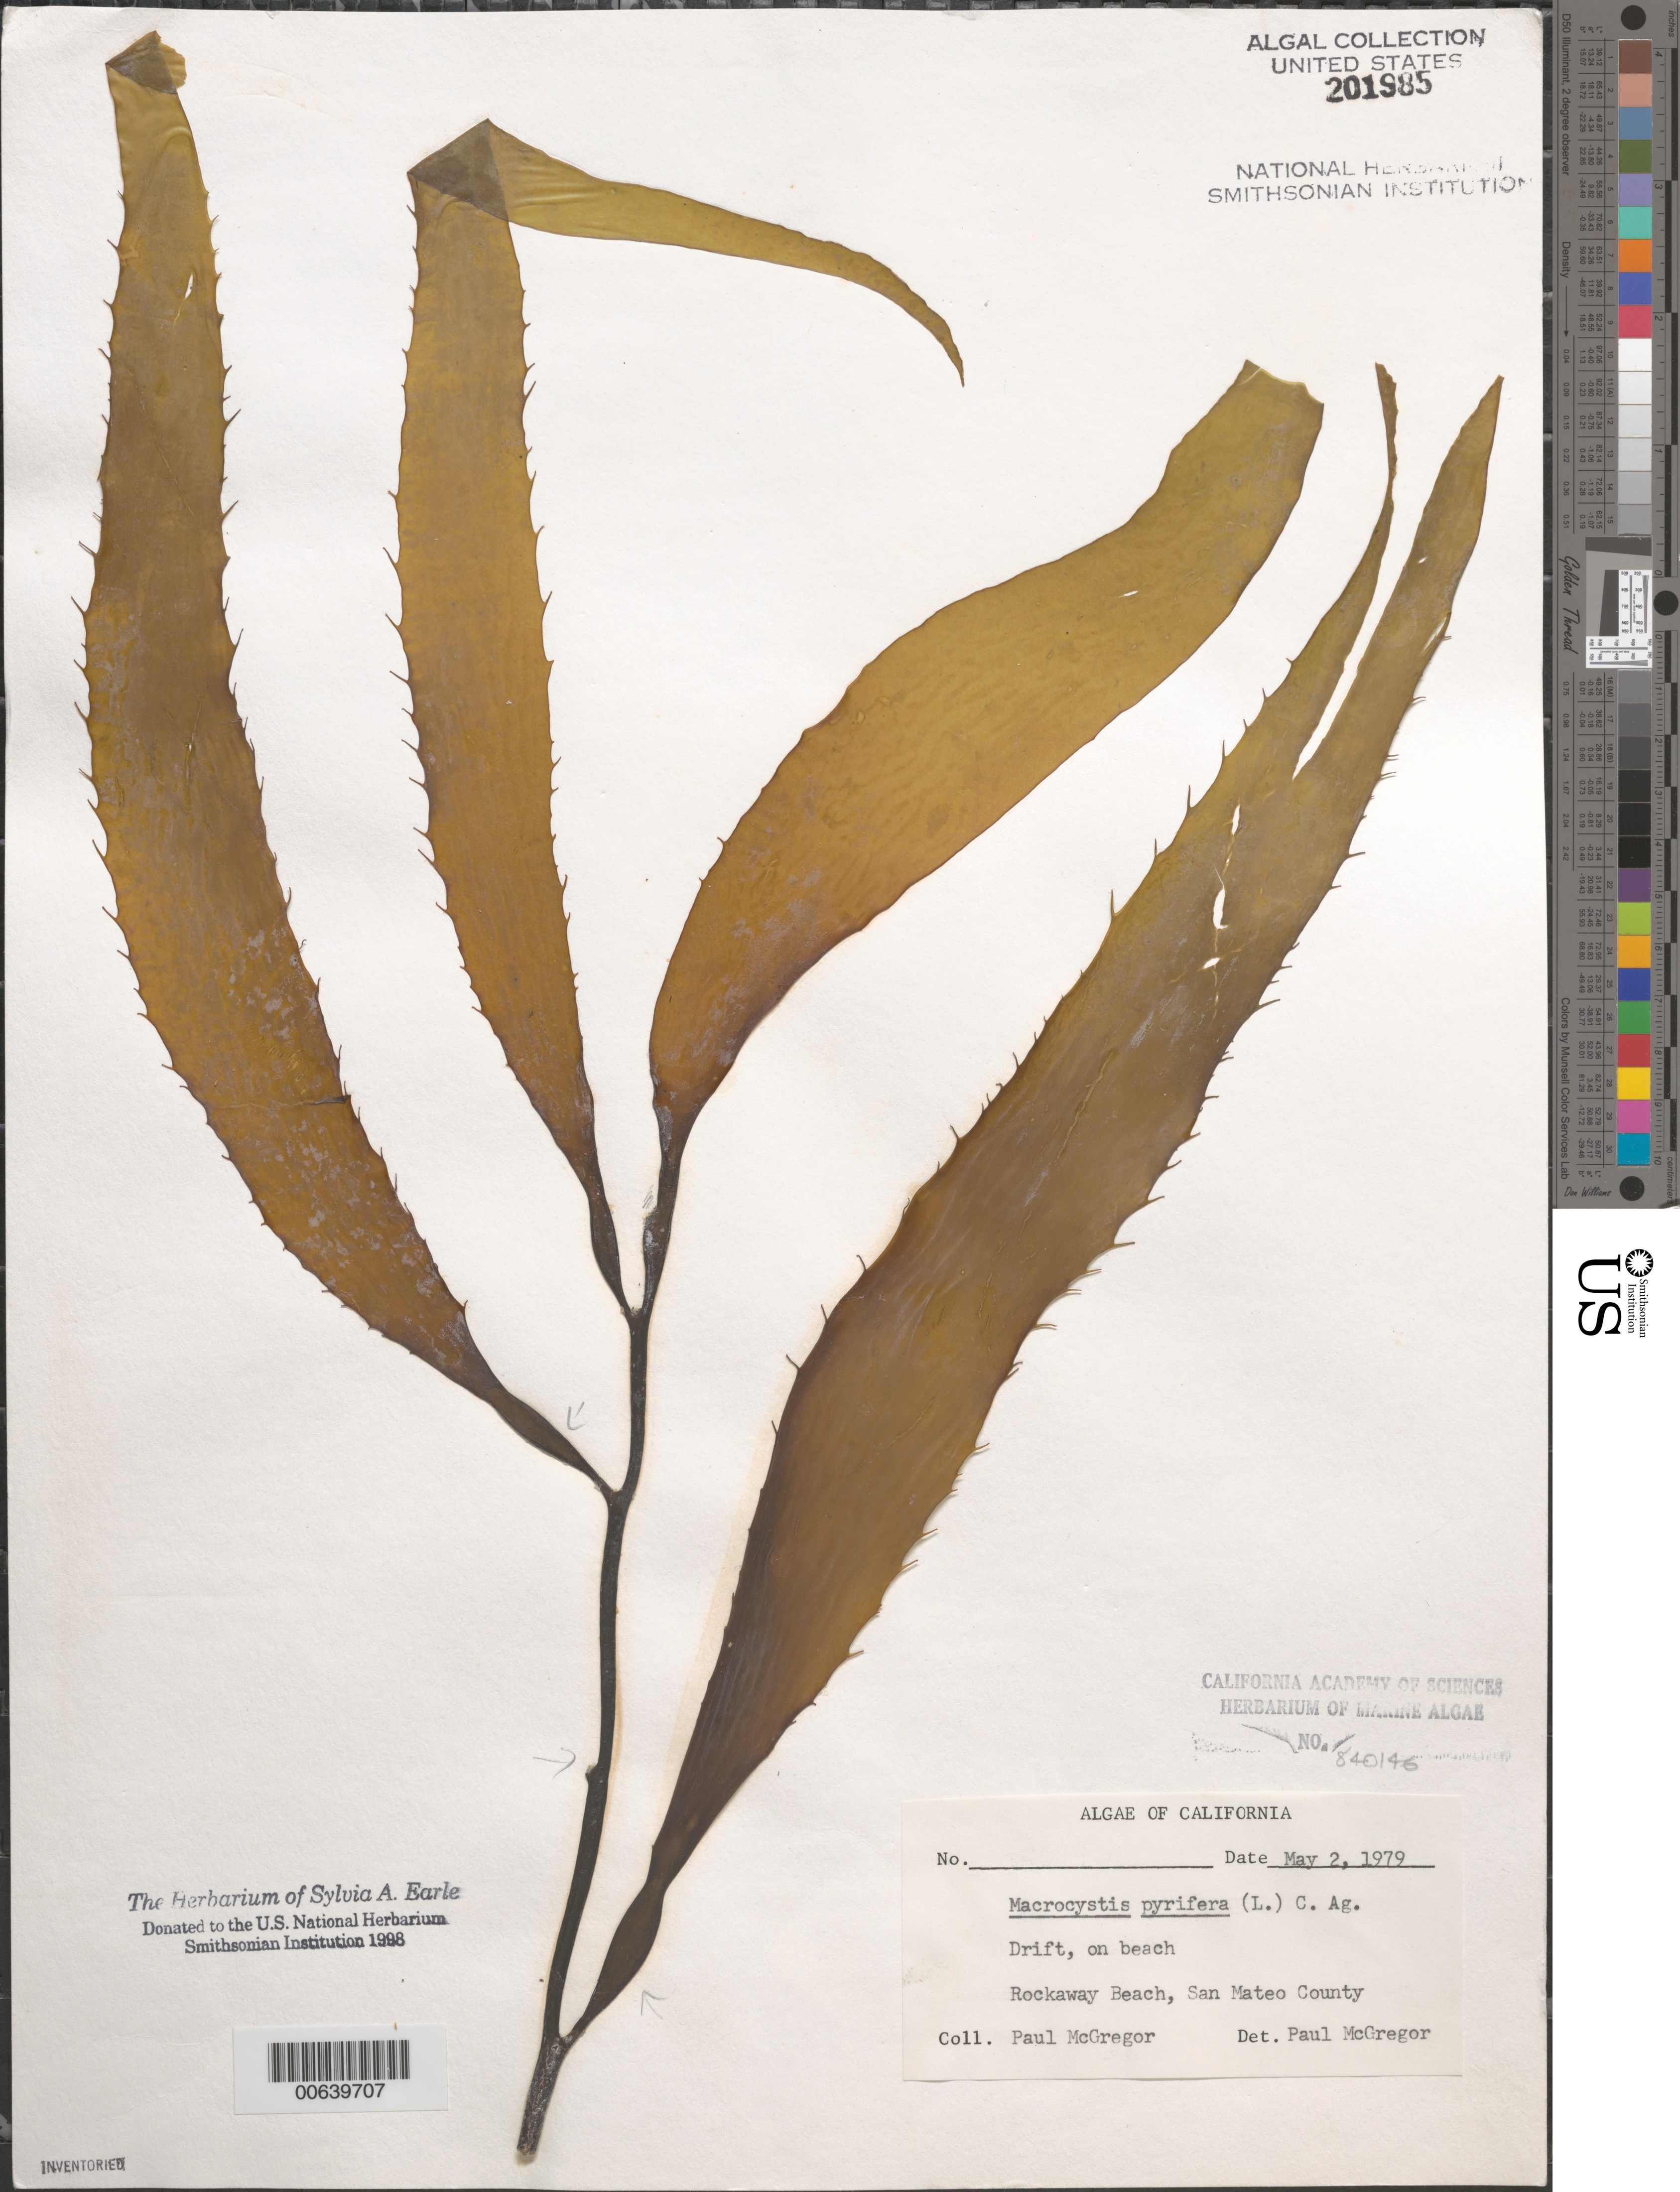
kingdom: Chromista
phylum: Ochrophyta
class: Phaeophyceae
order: Laminariales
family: Laminariaceae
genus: Macrocystis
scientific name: Macrocystis pyrifera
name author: (L.) C. Agardh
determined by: McGregor, Paul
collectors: P. McGregor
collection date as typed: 02 May 1979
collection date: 1979-05-02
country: United States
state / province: California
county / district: San Mateo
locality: Rockaway Beach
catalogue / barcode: US 201985